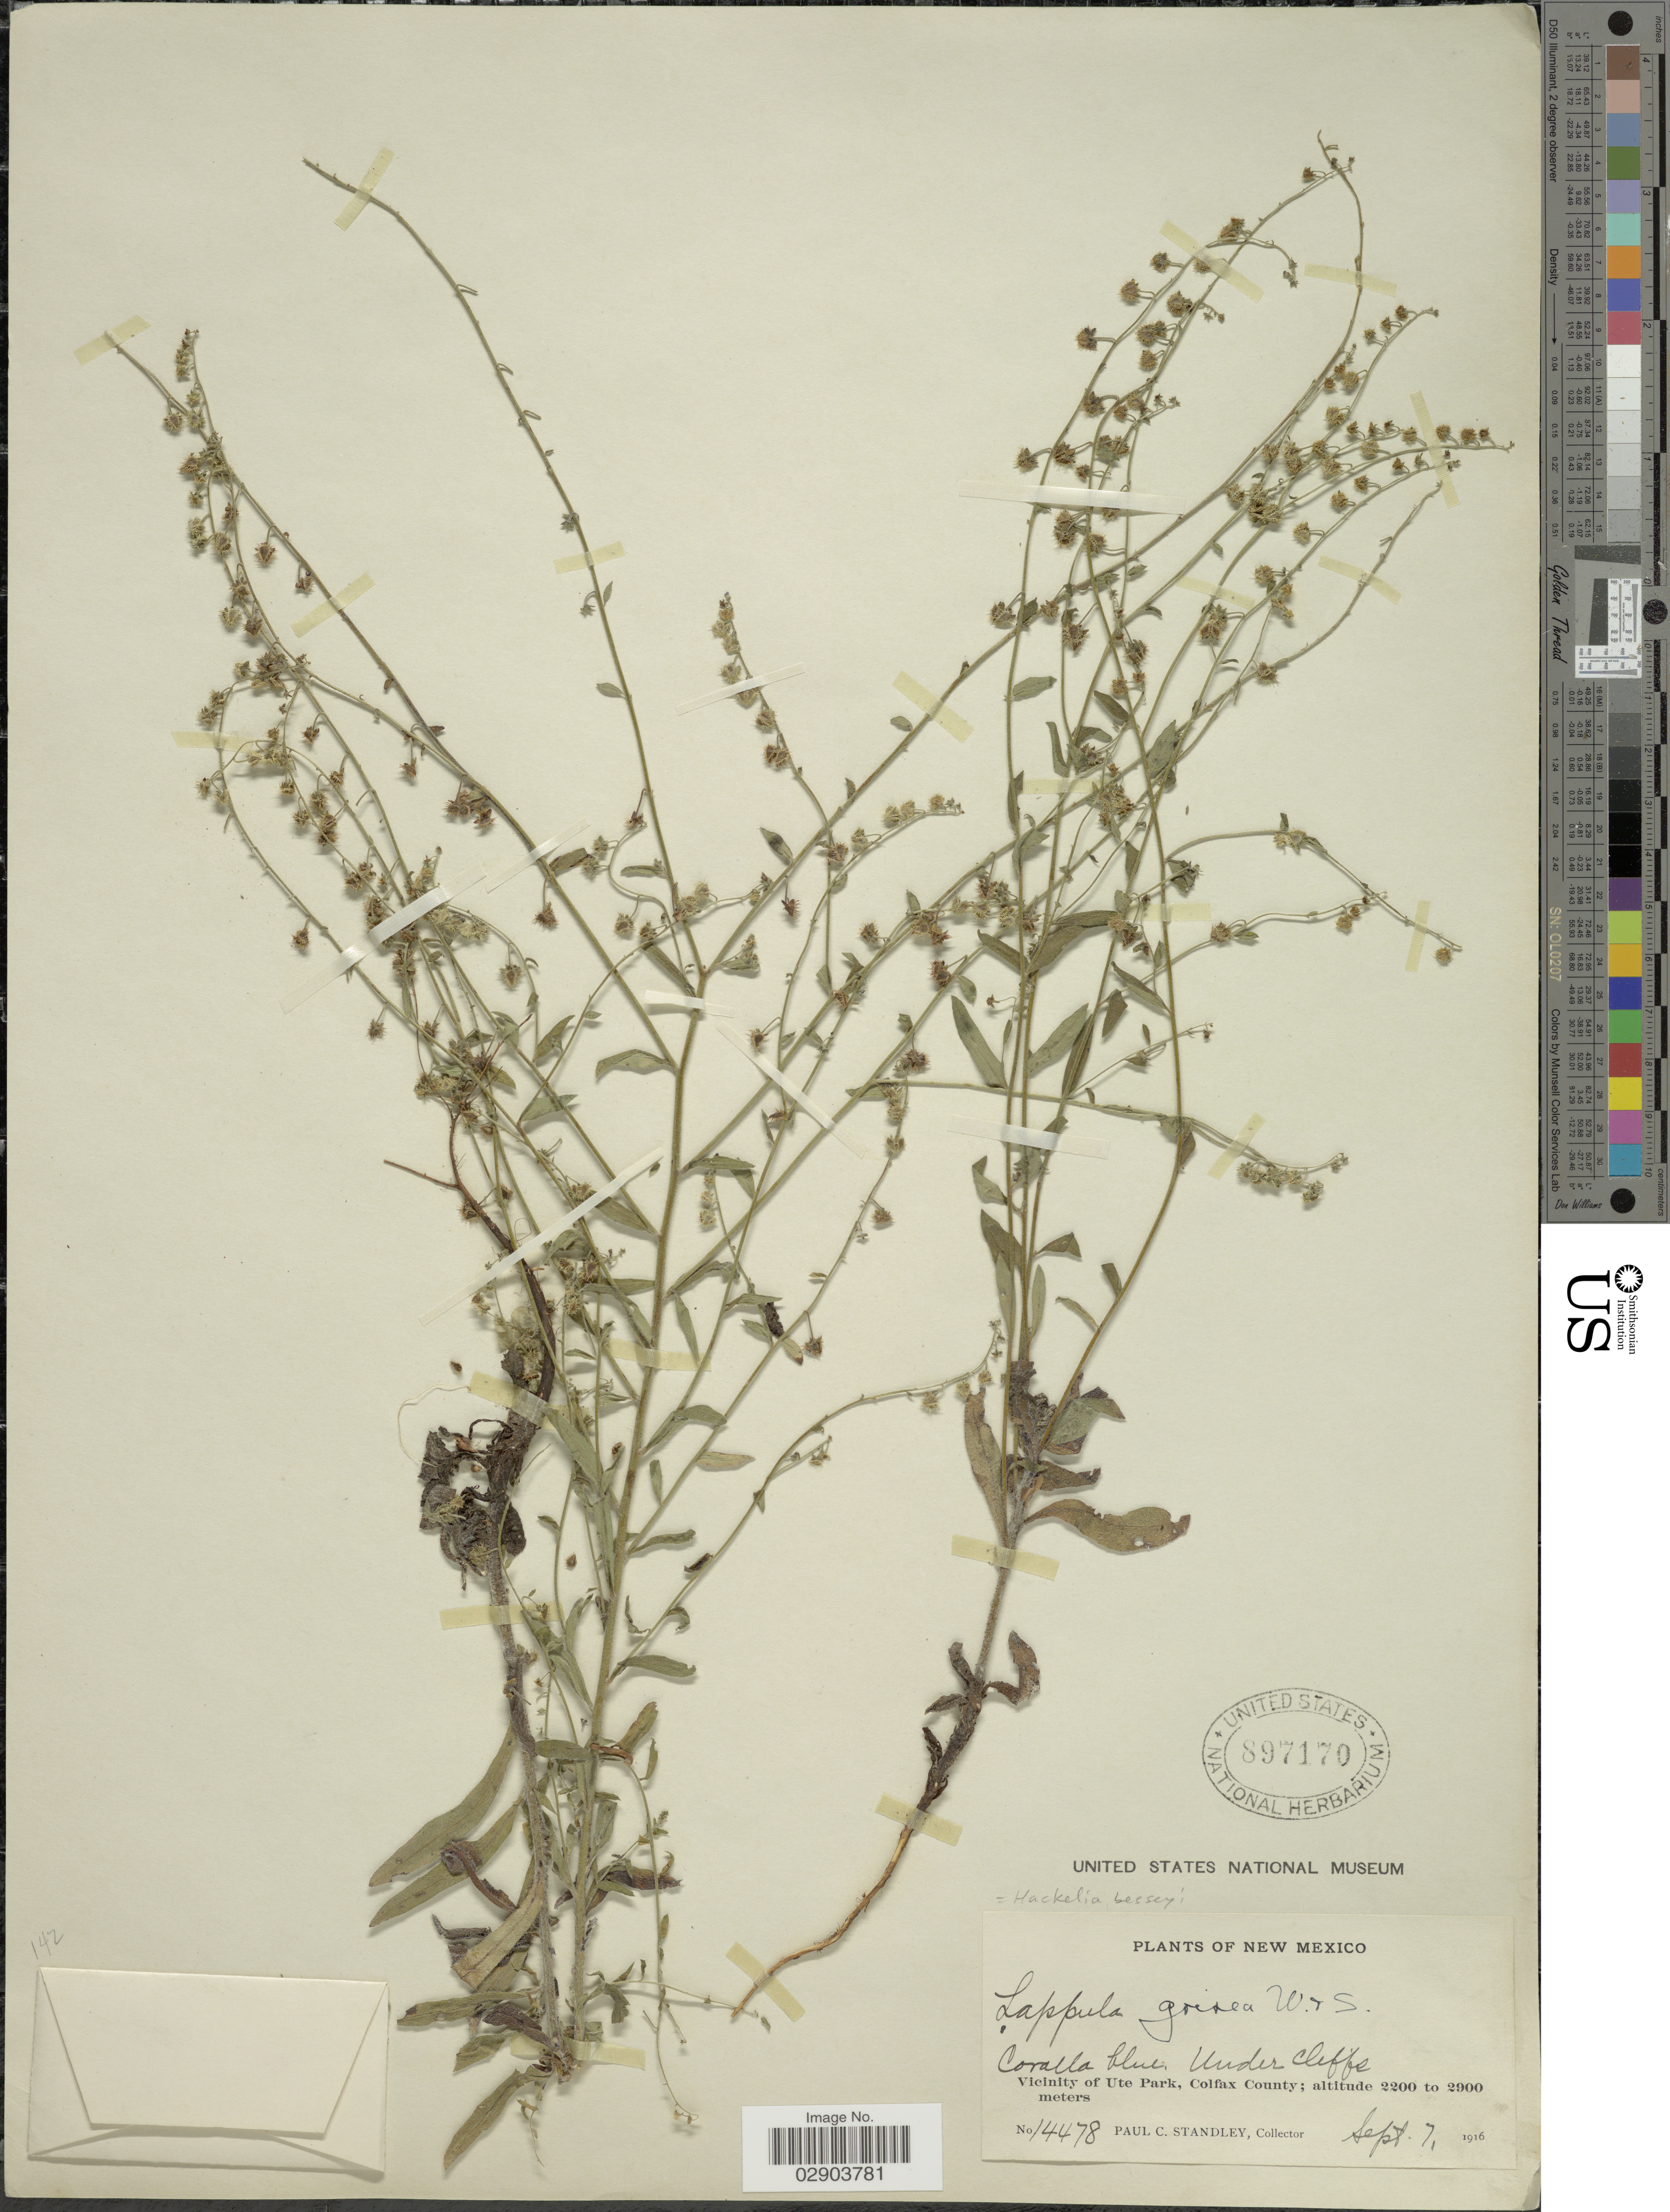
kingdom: Plantae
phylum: Tracheophyta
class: Magnoliopsida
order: Boraginales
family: Boraginaceae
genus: Hackelia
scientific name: Hackelia besseyi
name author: (Rydb.) J.L. Gentry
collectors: P. C. Standley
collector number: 14478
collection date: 1916-09-07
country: United States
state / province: New Mexico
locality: Under cliffs, Vicinity of Ute Park, Colfax County.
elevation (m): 2200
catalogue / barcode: US 897170